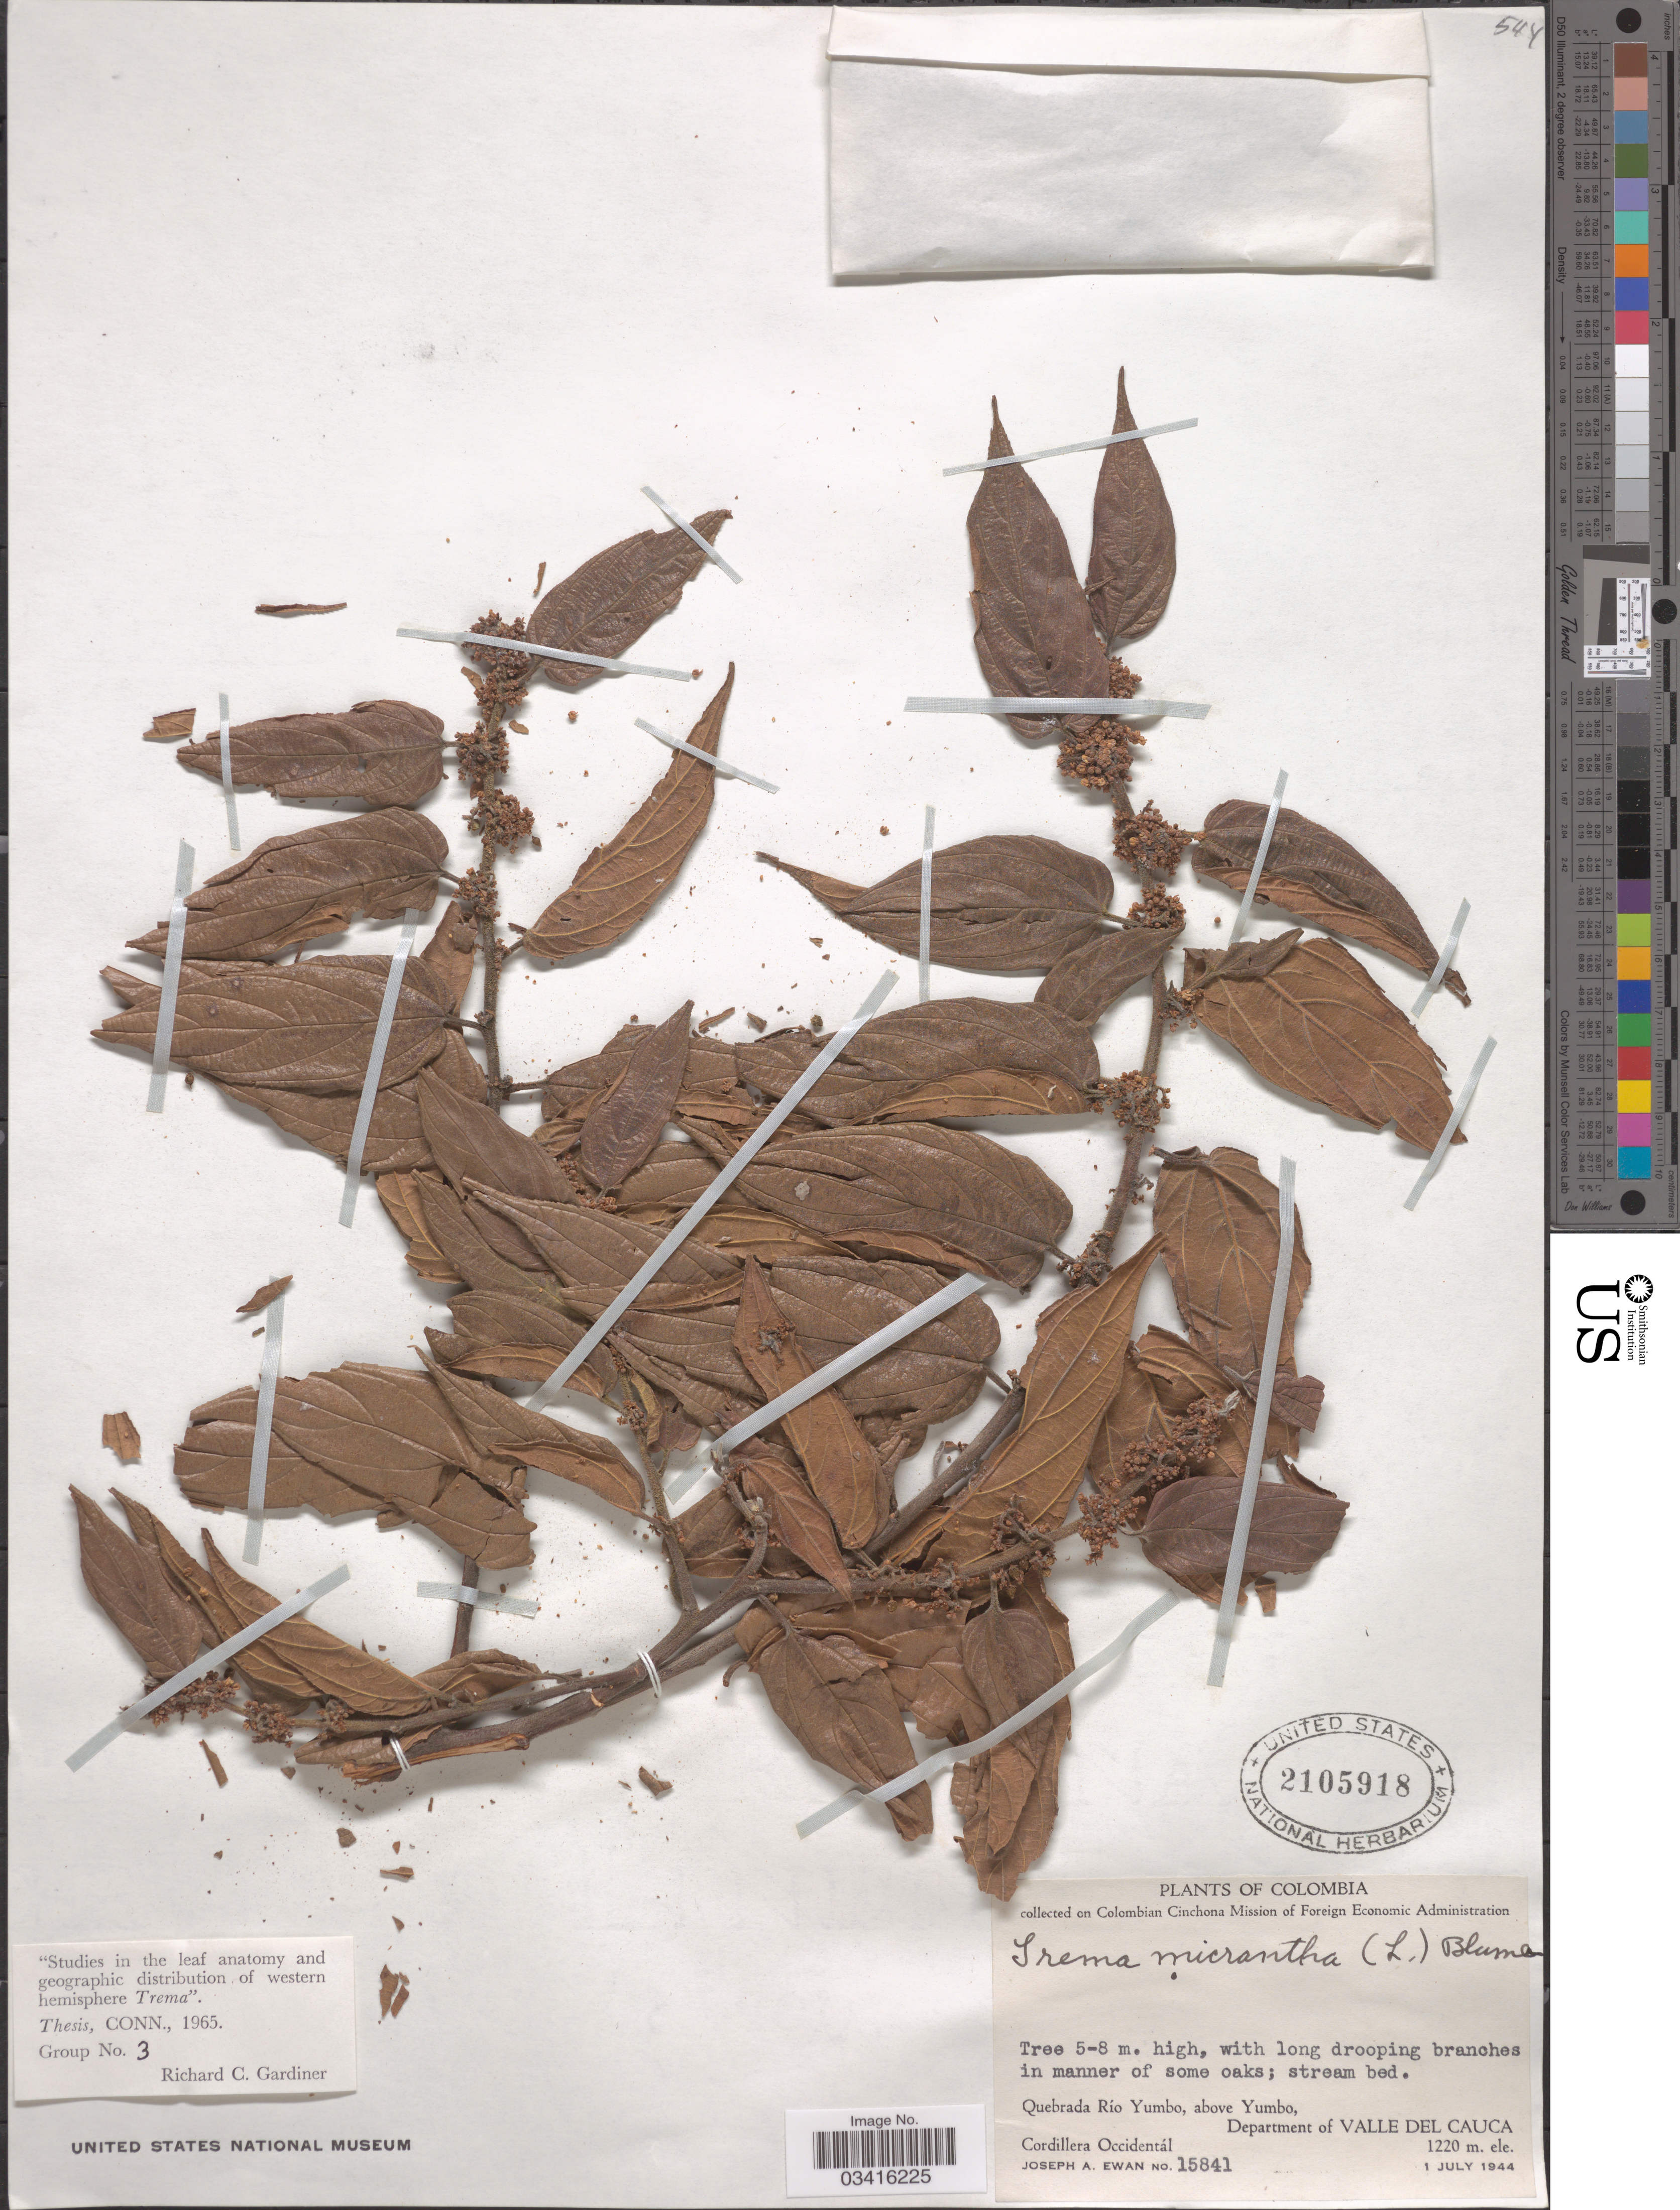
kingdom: Plantae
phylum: Tracheophyta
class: Magnoliopsida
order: Rosales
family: Cannabaceae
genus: Trema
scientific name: Trema micranthum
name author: (L.) Blume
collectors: J. A. Ewan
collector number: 15841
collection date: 1944-07-01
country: Colombia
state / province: Valle del Cauca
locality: Quebrada Río Yumbo, above Yumbo, Department of Valle del Cauca.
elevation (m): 1220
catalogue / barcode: US 2105918